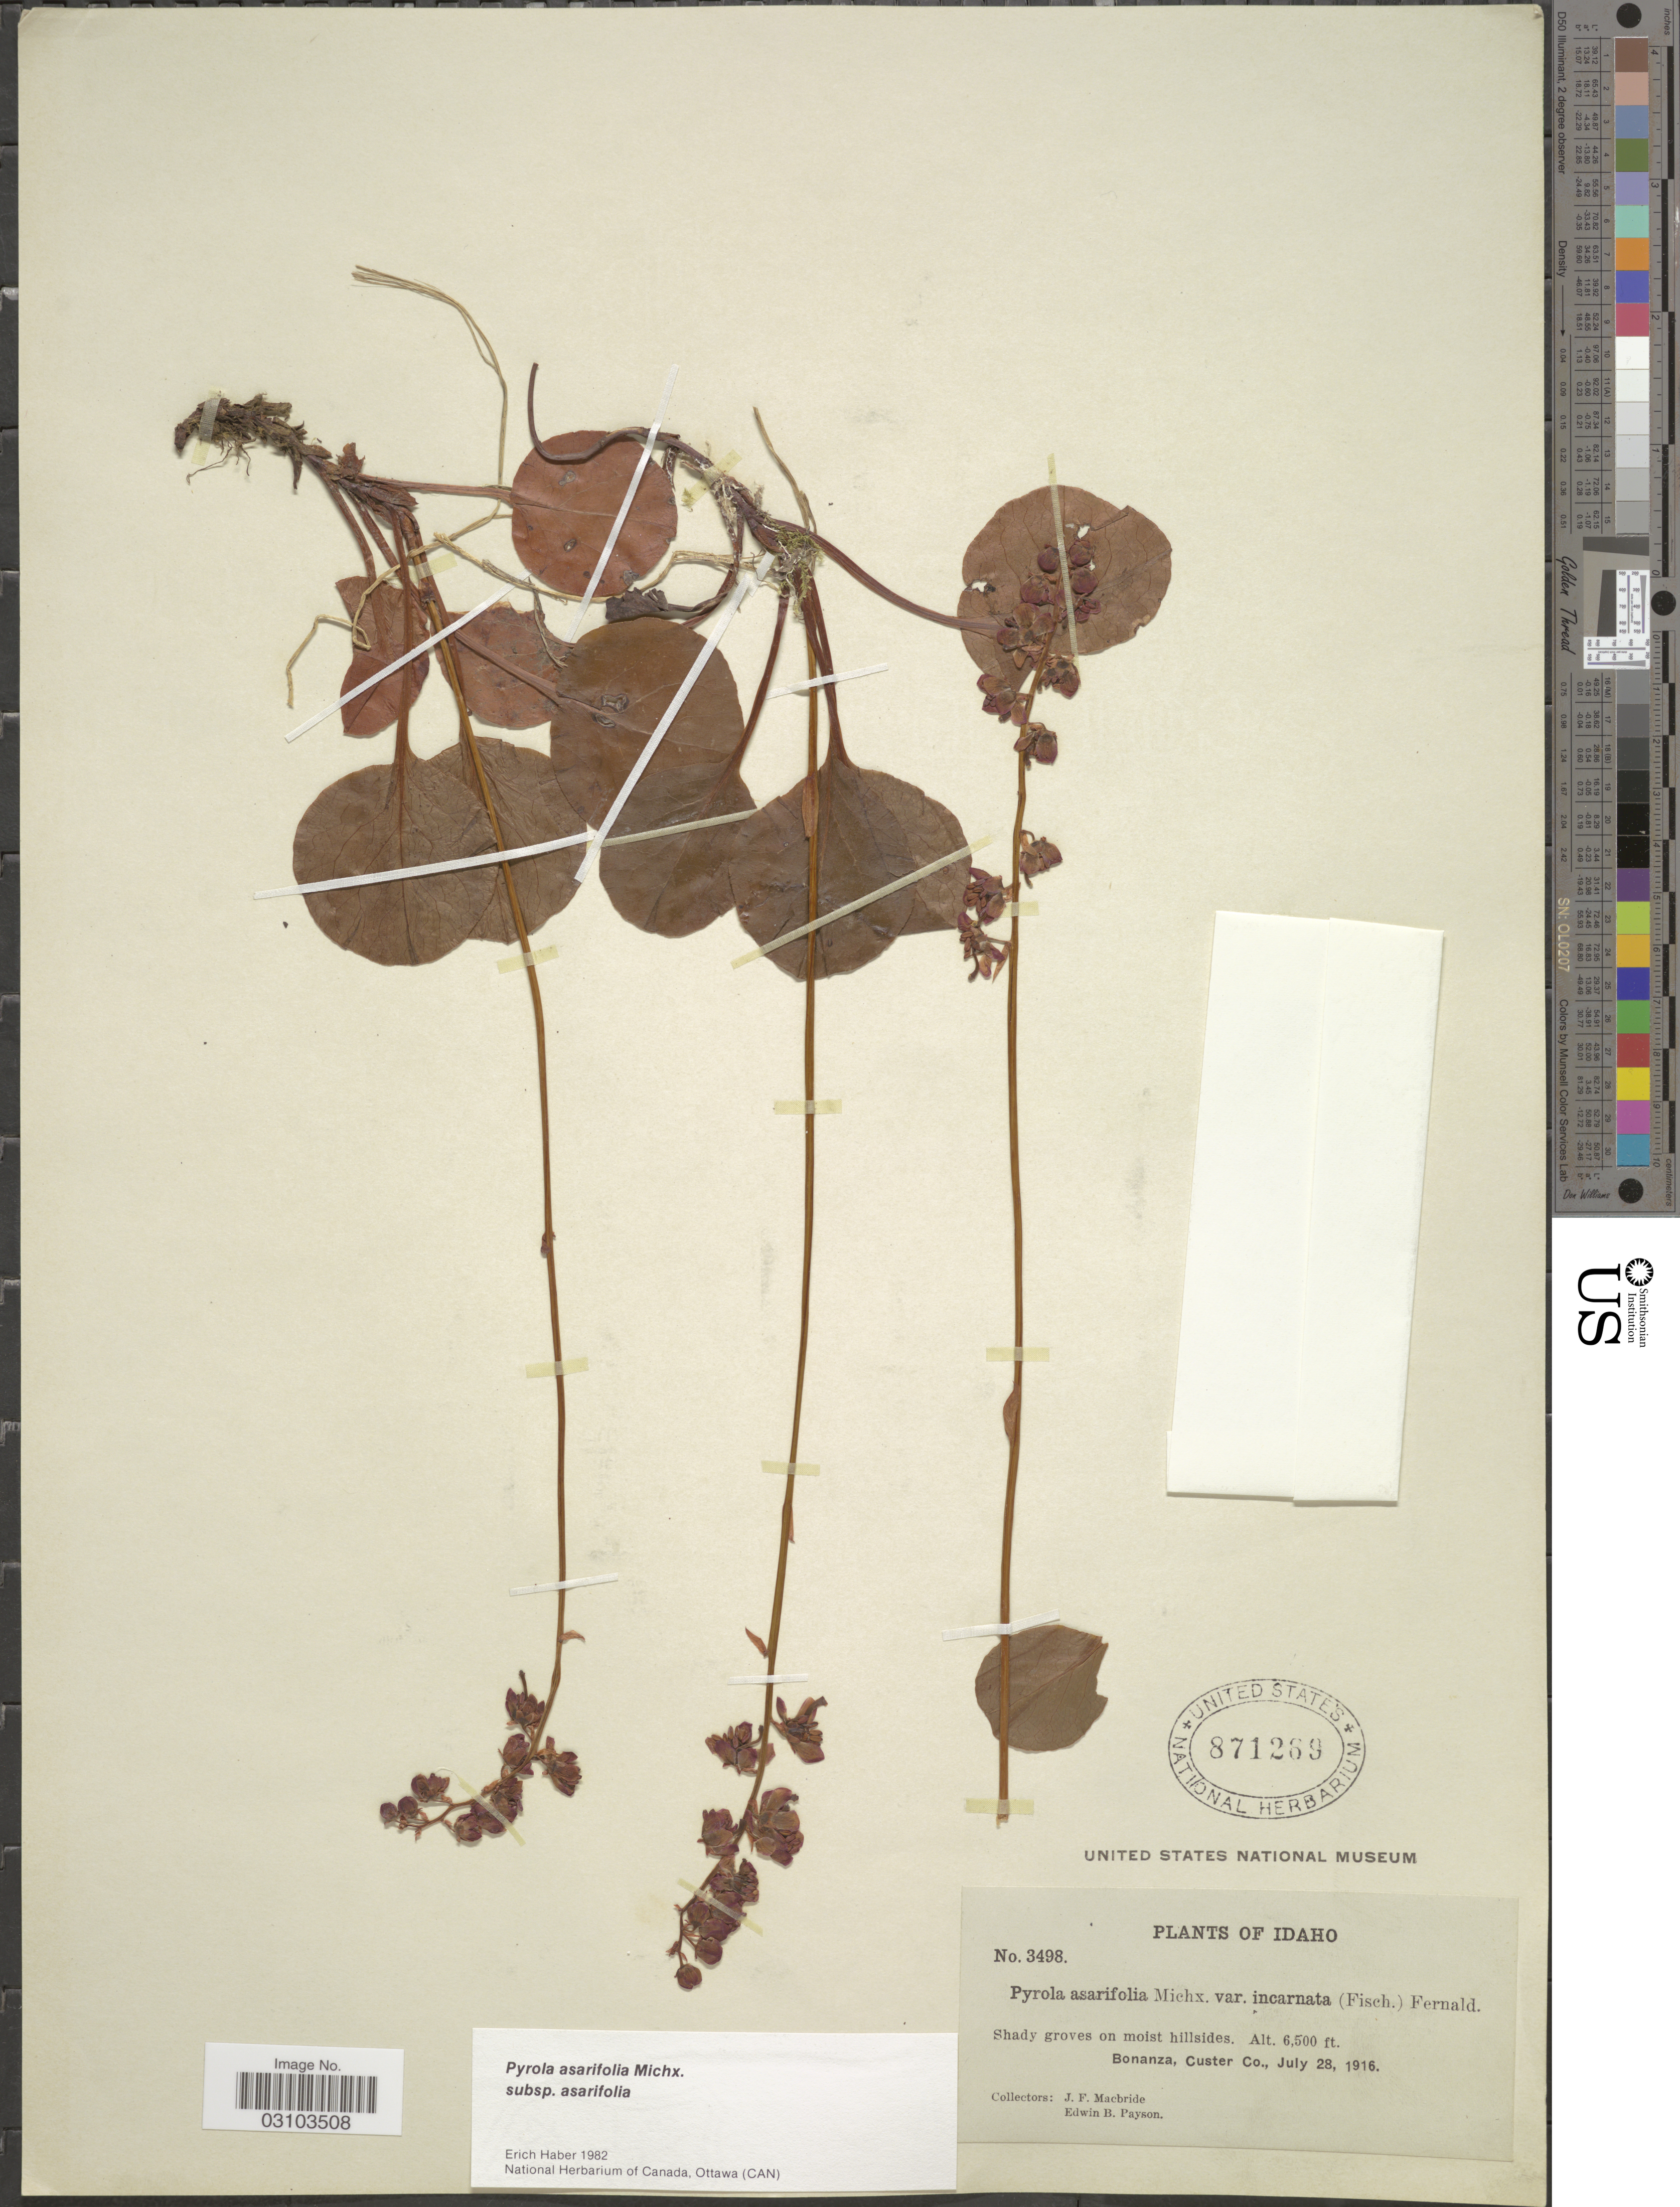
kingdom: Plantae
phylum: Tracheophyta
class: Magnoliopsida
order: Ericales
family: Ericaceae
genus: Pyrola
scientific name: Pyrola asarifolia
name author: Michx.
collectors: J. F. Macbride & E. B. Payson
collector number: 3498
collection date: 1916-07-28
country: United States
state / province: Idaho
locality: Shady groves on moist hillsides. Bonanza, Custer Co.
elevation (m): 1981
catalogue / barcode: US 871269